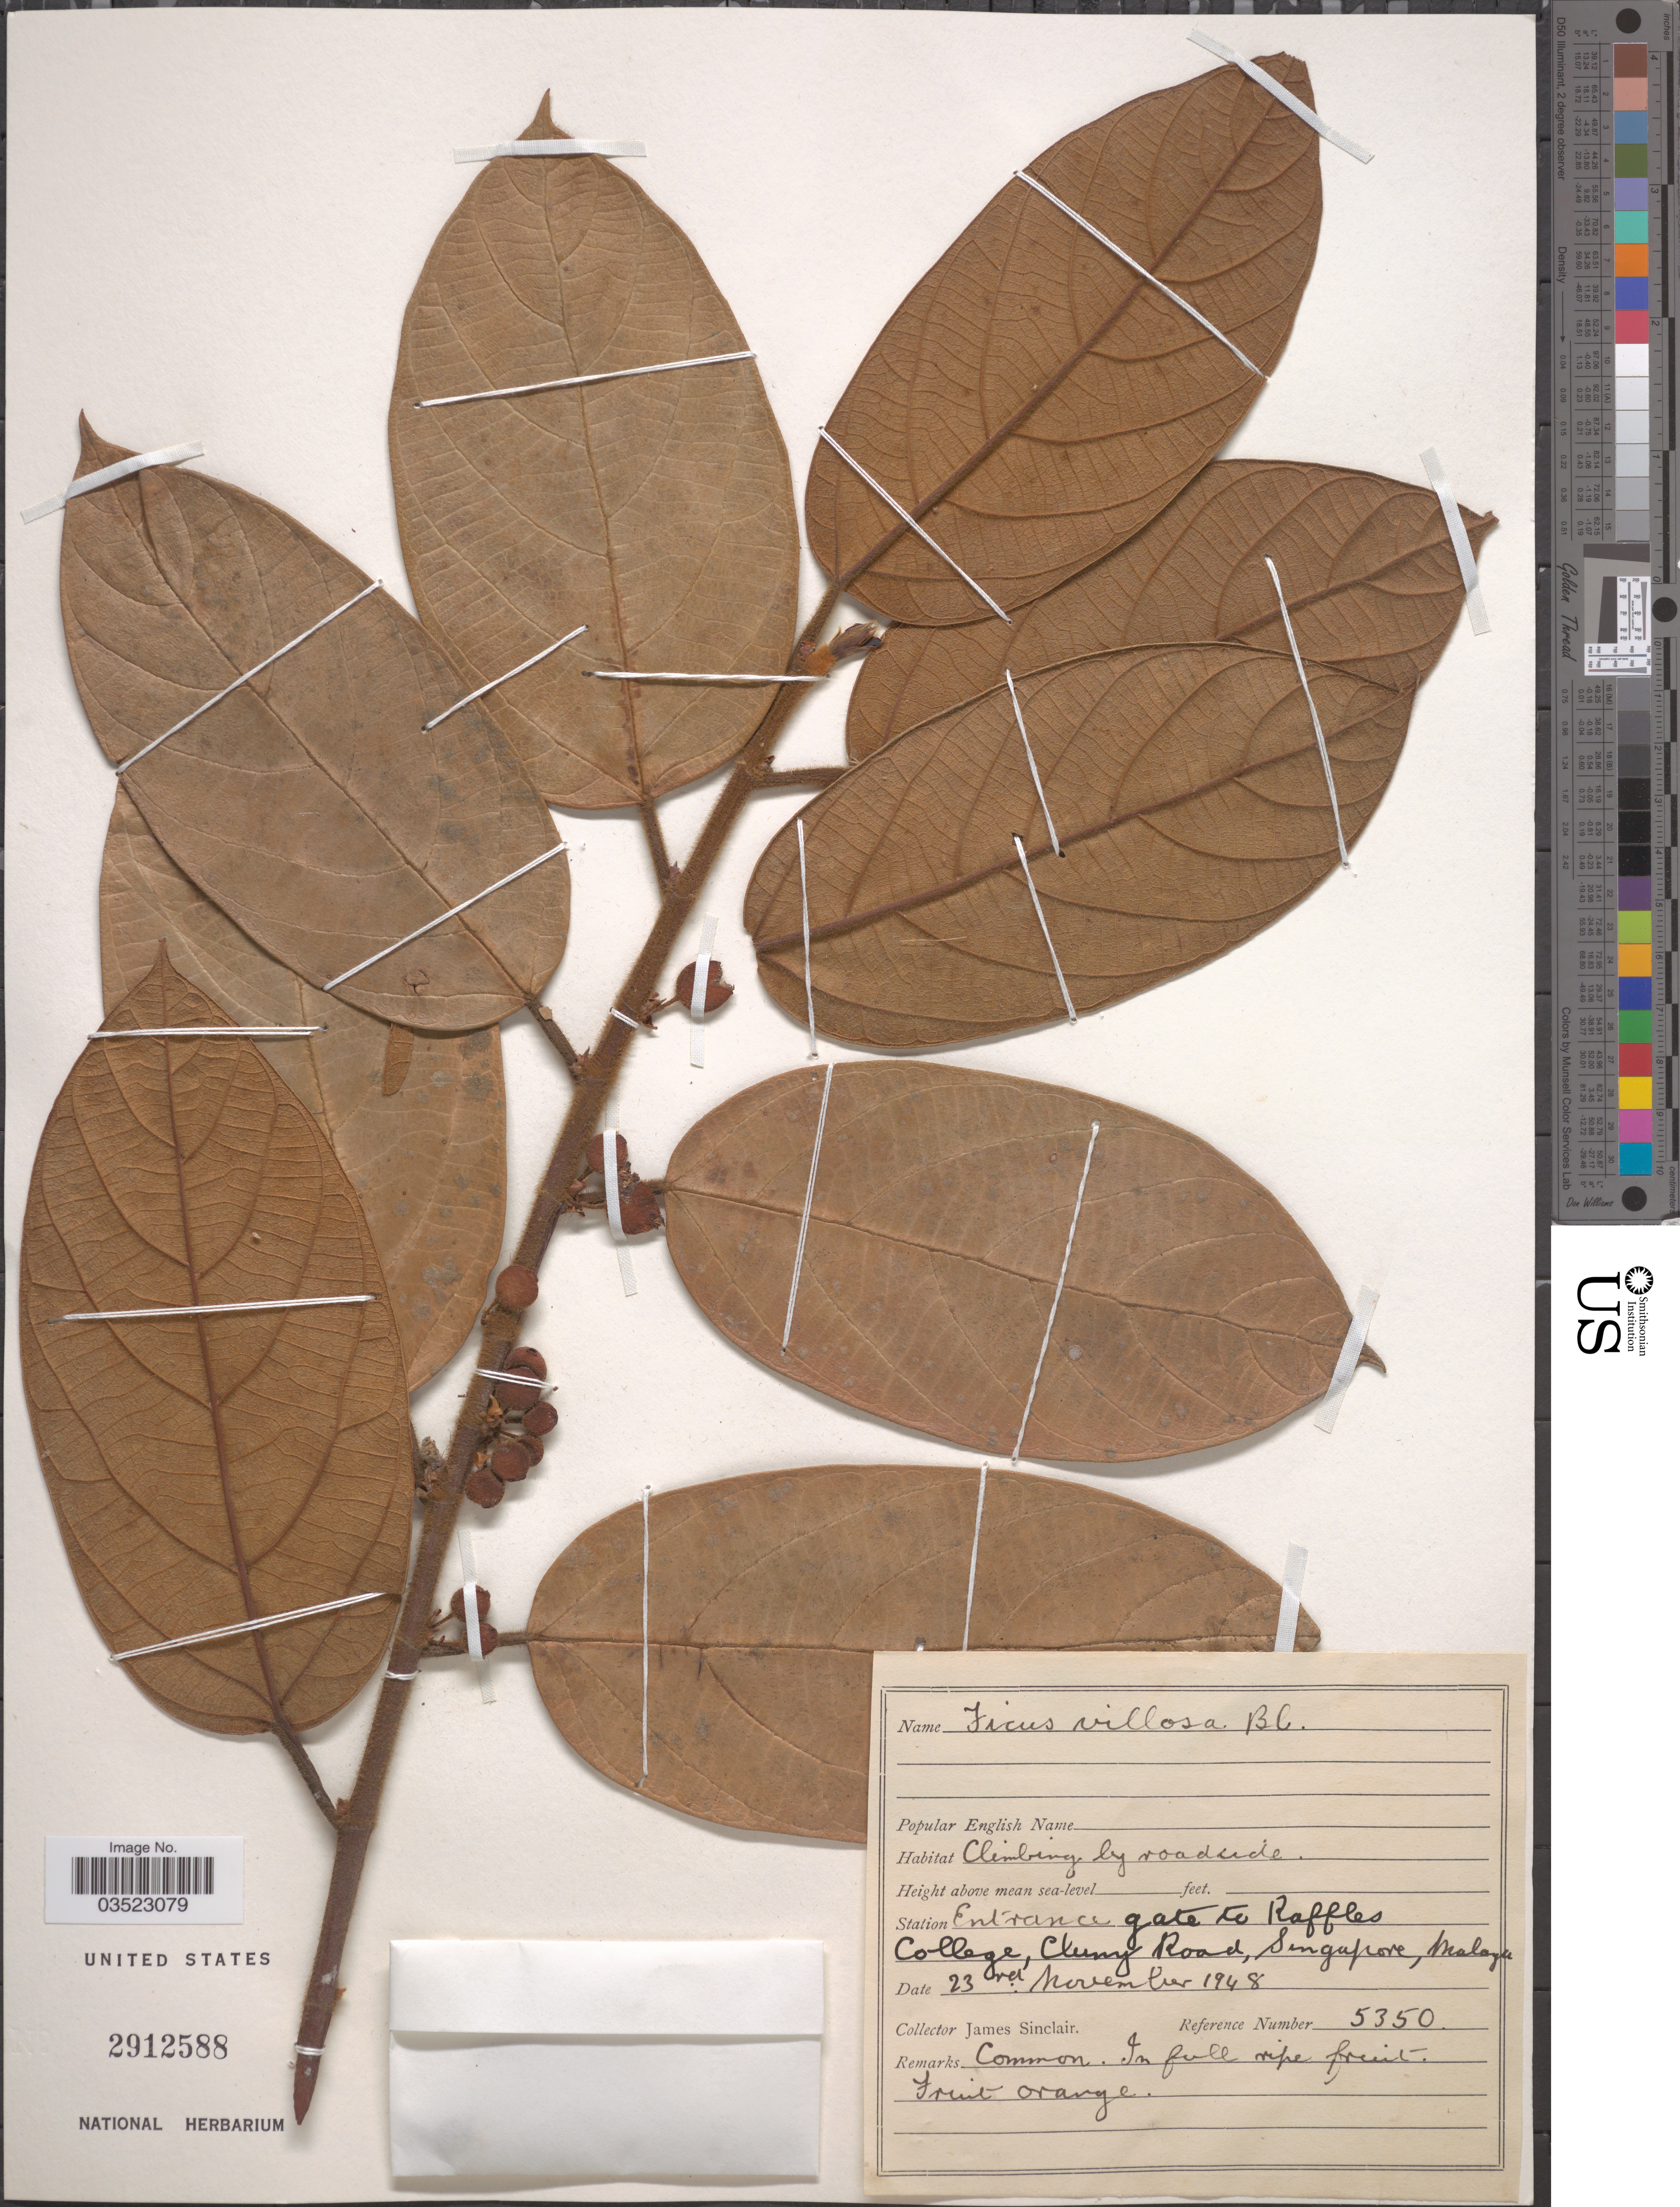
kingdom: Plantae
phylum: Tracheophyta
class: Magnoliopsida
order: Rosales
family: Moraceae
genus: Ficus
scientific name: Ficus villosa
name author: Blume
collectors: J. Sinclair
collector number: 5350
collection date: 1948-11-23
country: Singapore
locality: Station Entrance gate to Raffles College, Chung Road, Malaya.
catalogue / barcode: US 2912588